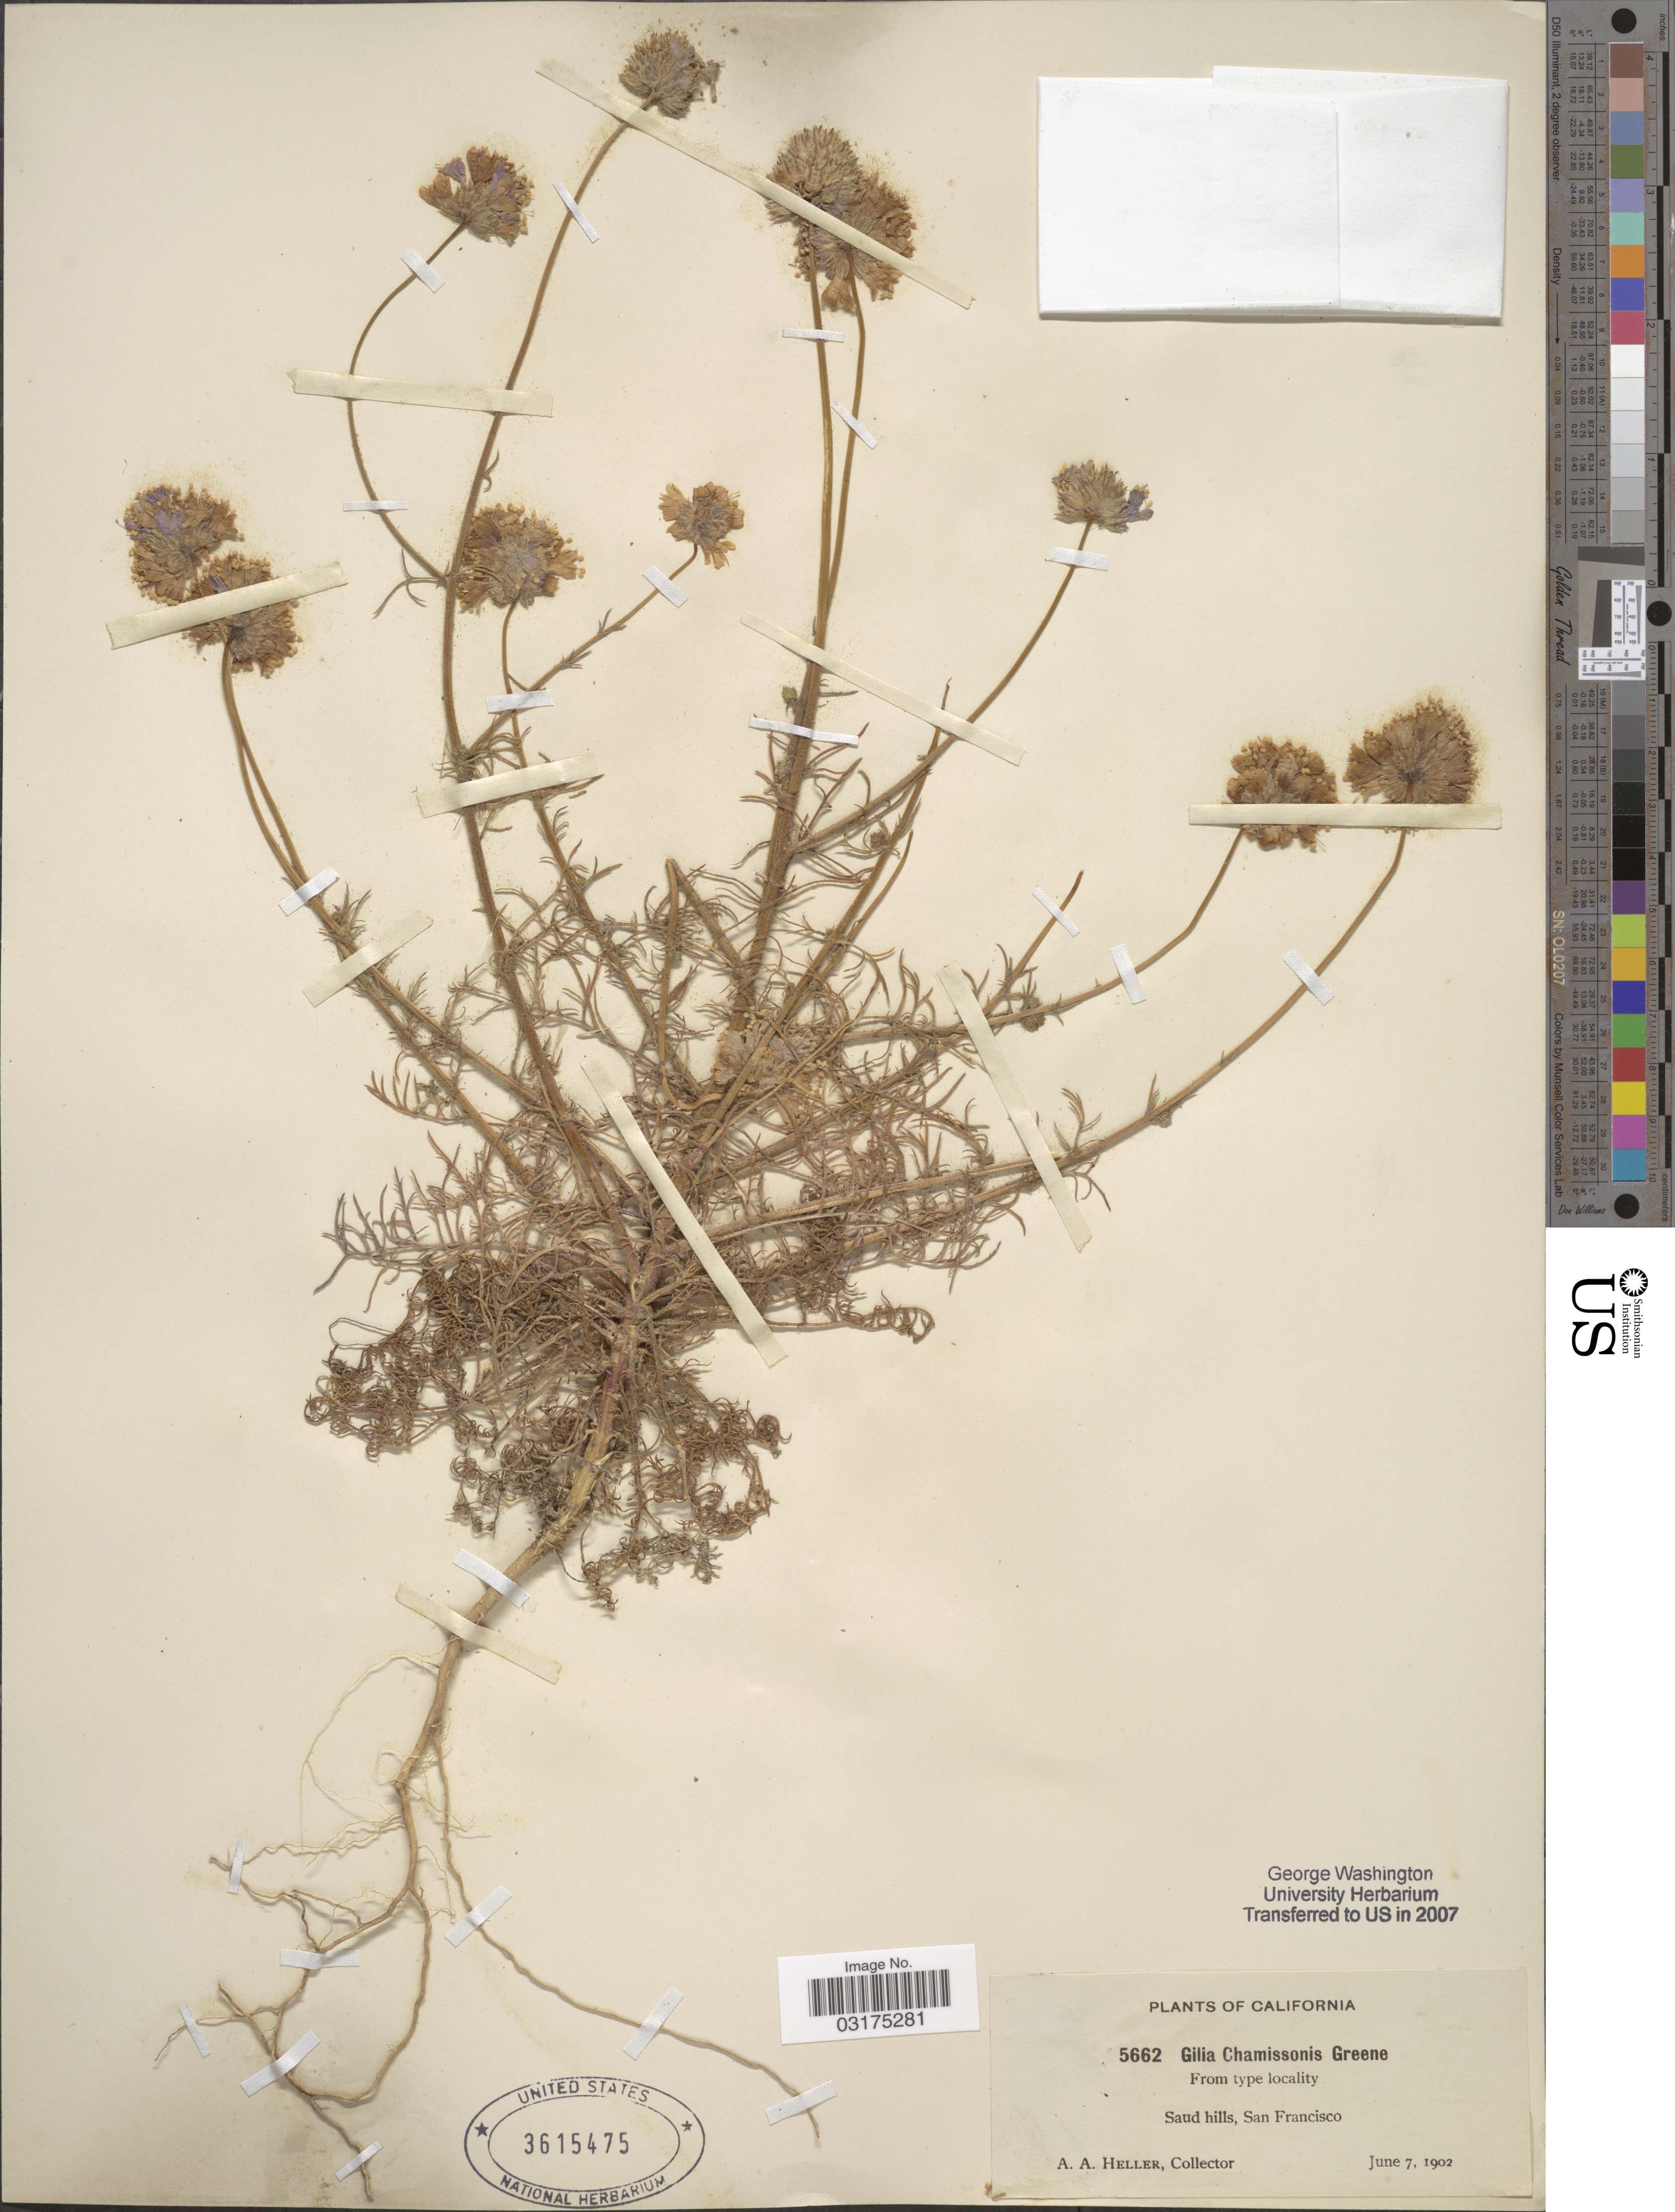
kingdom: Plantae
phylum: Tracheophyta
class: Magnoliopsida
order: Ericales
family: Polemoniaceae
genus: Gilia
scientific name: Gilia capitata subsp. chamissonis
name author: (Greene) V.E. Grant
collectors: A. A. Heller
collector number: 5662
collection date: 1902-06-07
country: United States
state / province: California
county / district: San Francisco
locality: Saud Hills, San Francisco.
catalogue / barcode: US 3615475